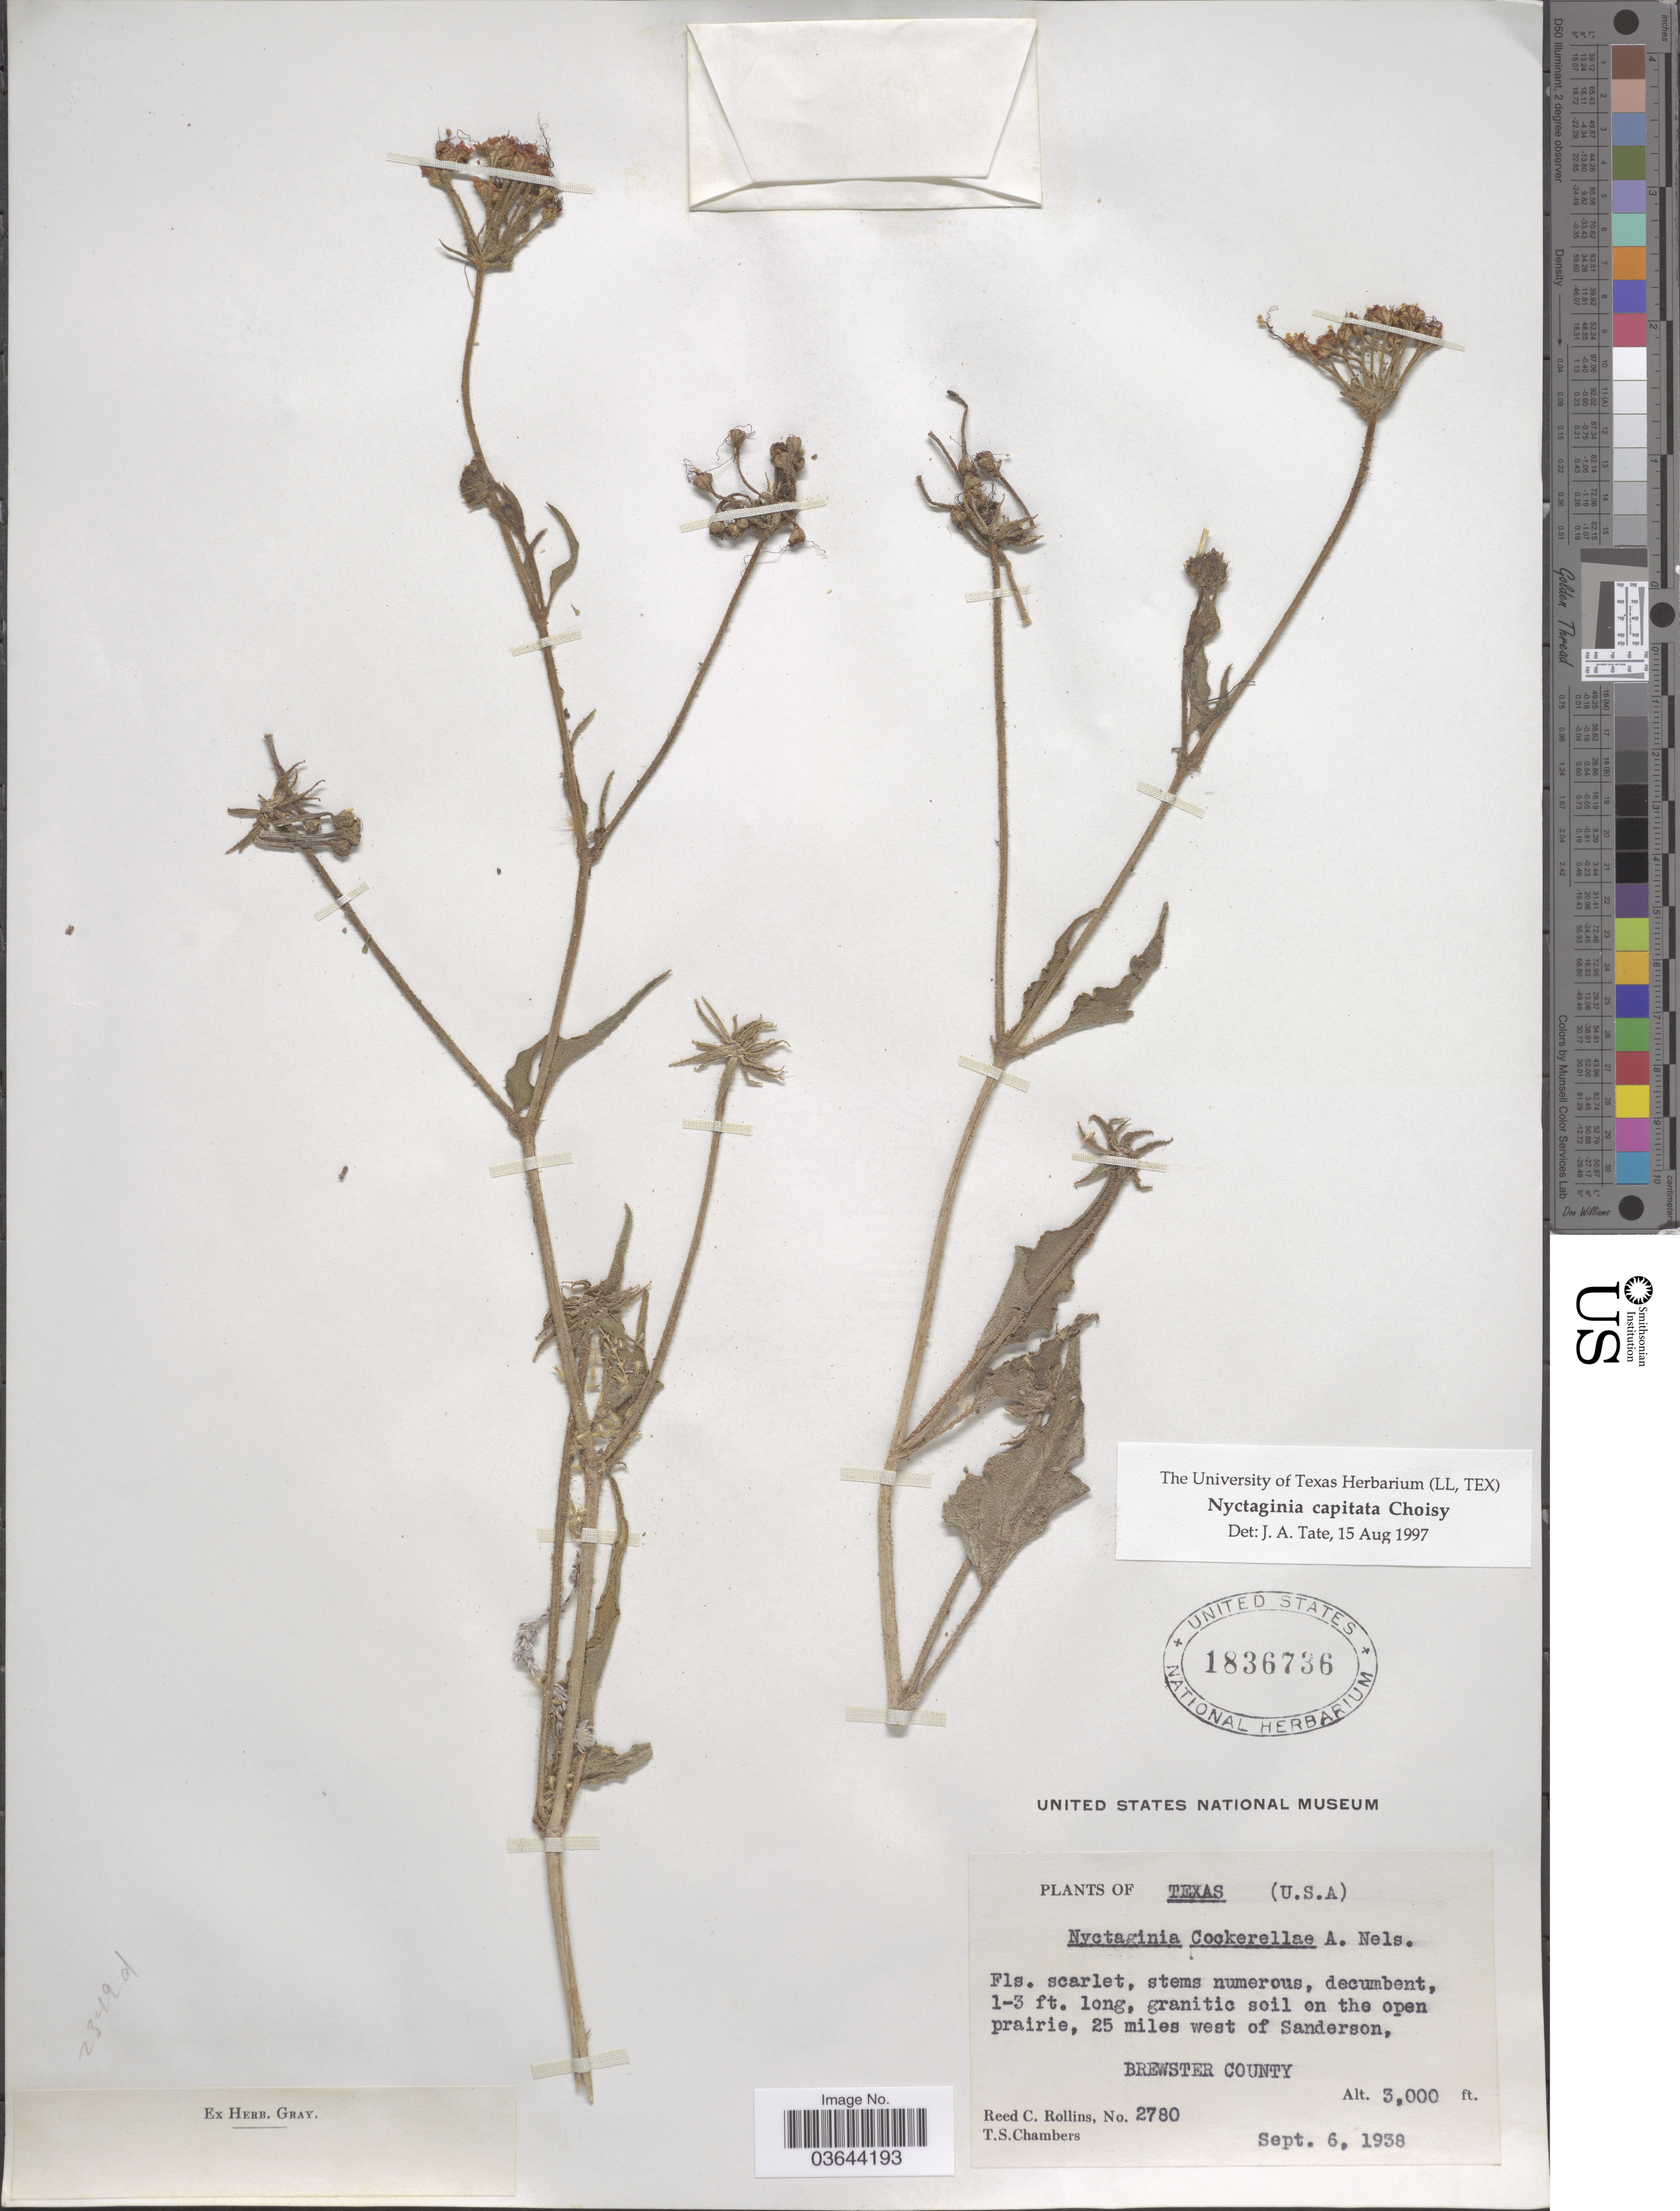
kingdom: Plantae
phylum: Tracheophyta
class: Magnoliopsida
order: Caryophyllales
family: Nyctaginaceae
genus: Nyctaginia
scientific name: Nyctaginia capitata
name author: Choisy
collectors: R. C. Rollins & T. Chambers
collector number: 2780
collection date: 1938-09-06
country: United States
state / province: Texas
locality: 25 miles west of Sanderson, Brewster County.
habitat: granitic soil on the open prairie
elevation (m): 914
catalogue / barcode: US 1836736